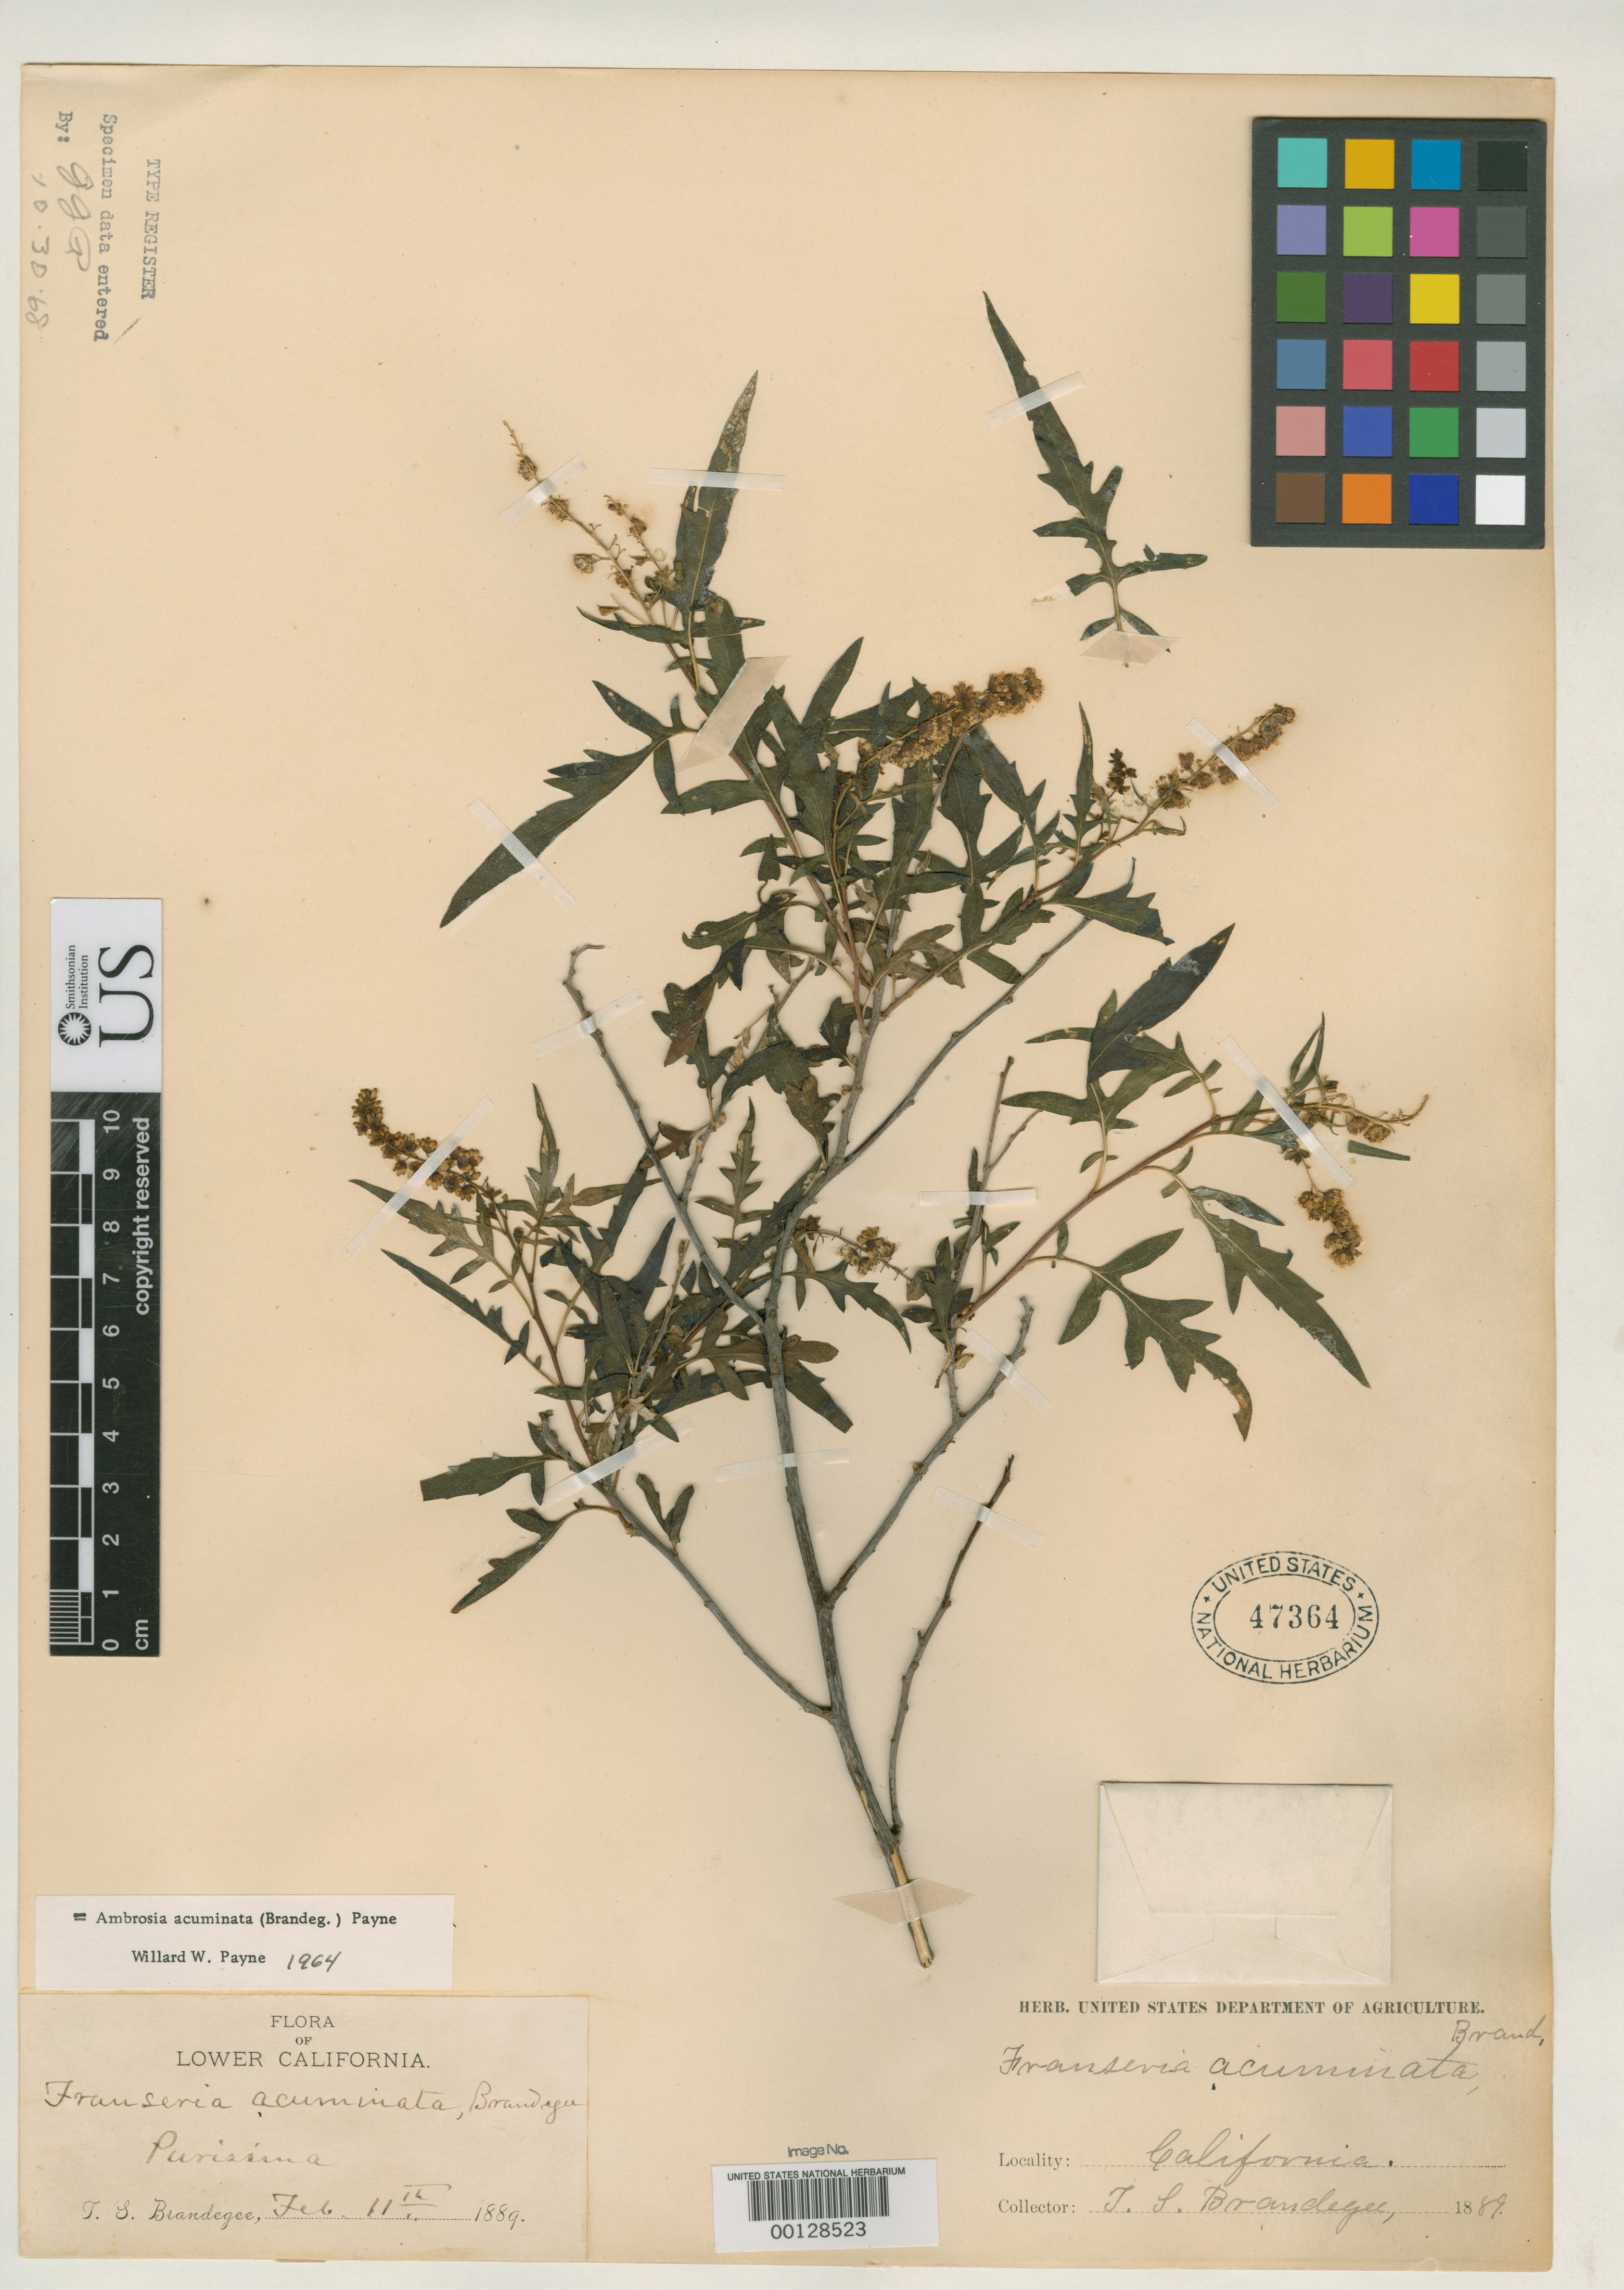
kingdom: Plantae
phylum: Tracheophyta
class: Magnoliopsida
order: Asterales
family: Asteraceae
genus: Franseria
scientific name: Franseria acuminata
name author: Brandegee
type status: Possible Isotype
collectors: T. S. Brandegee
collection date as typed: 11 Feb 1889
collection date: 1889-02-11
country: Mexico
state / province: Baja California Sur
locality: Purisima.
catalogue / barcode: US 47364